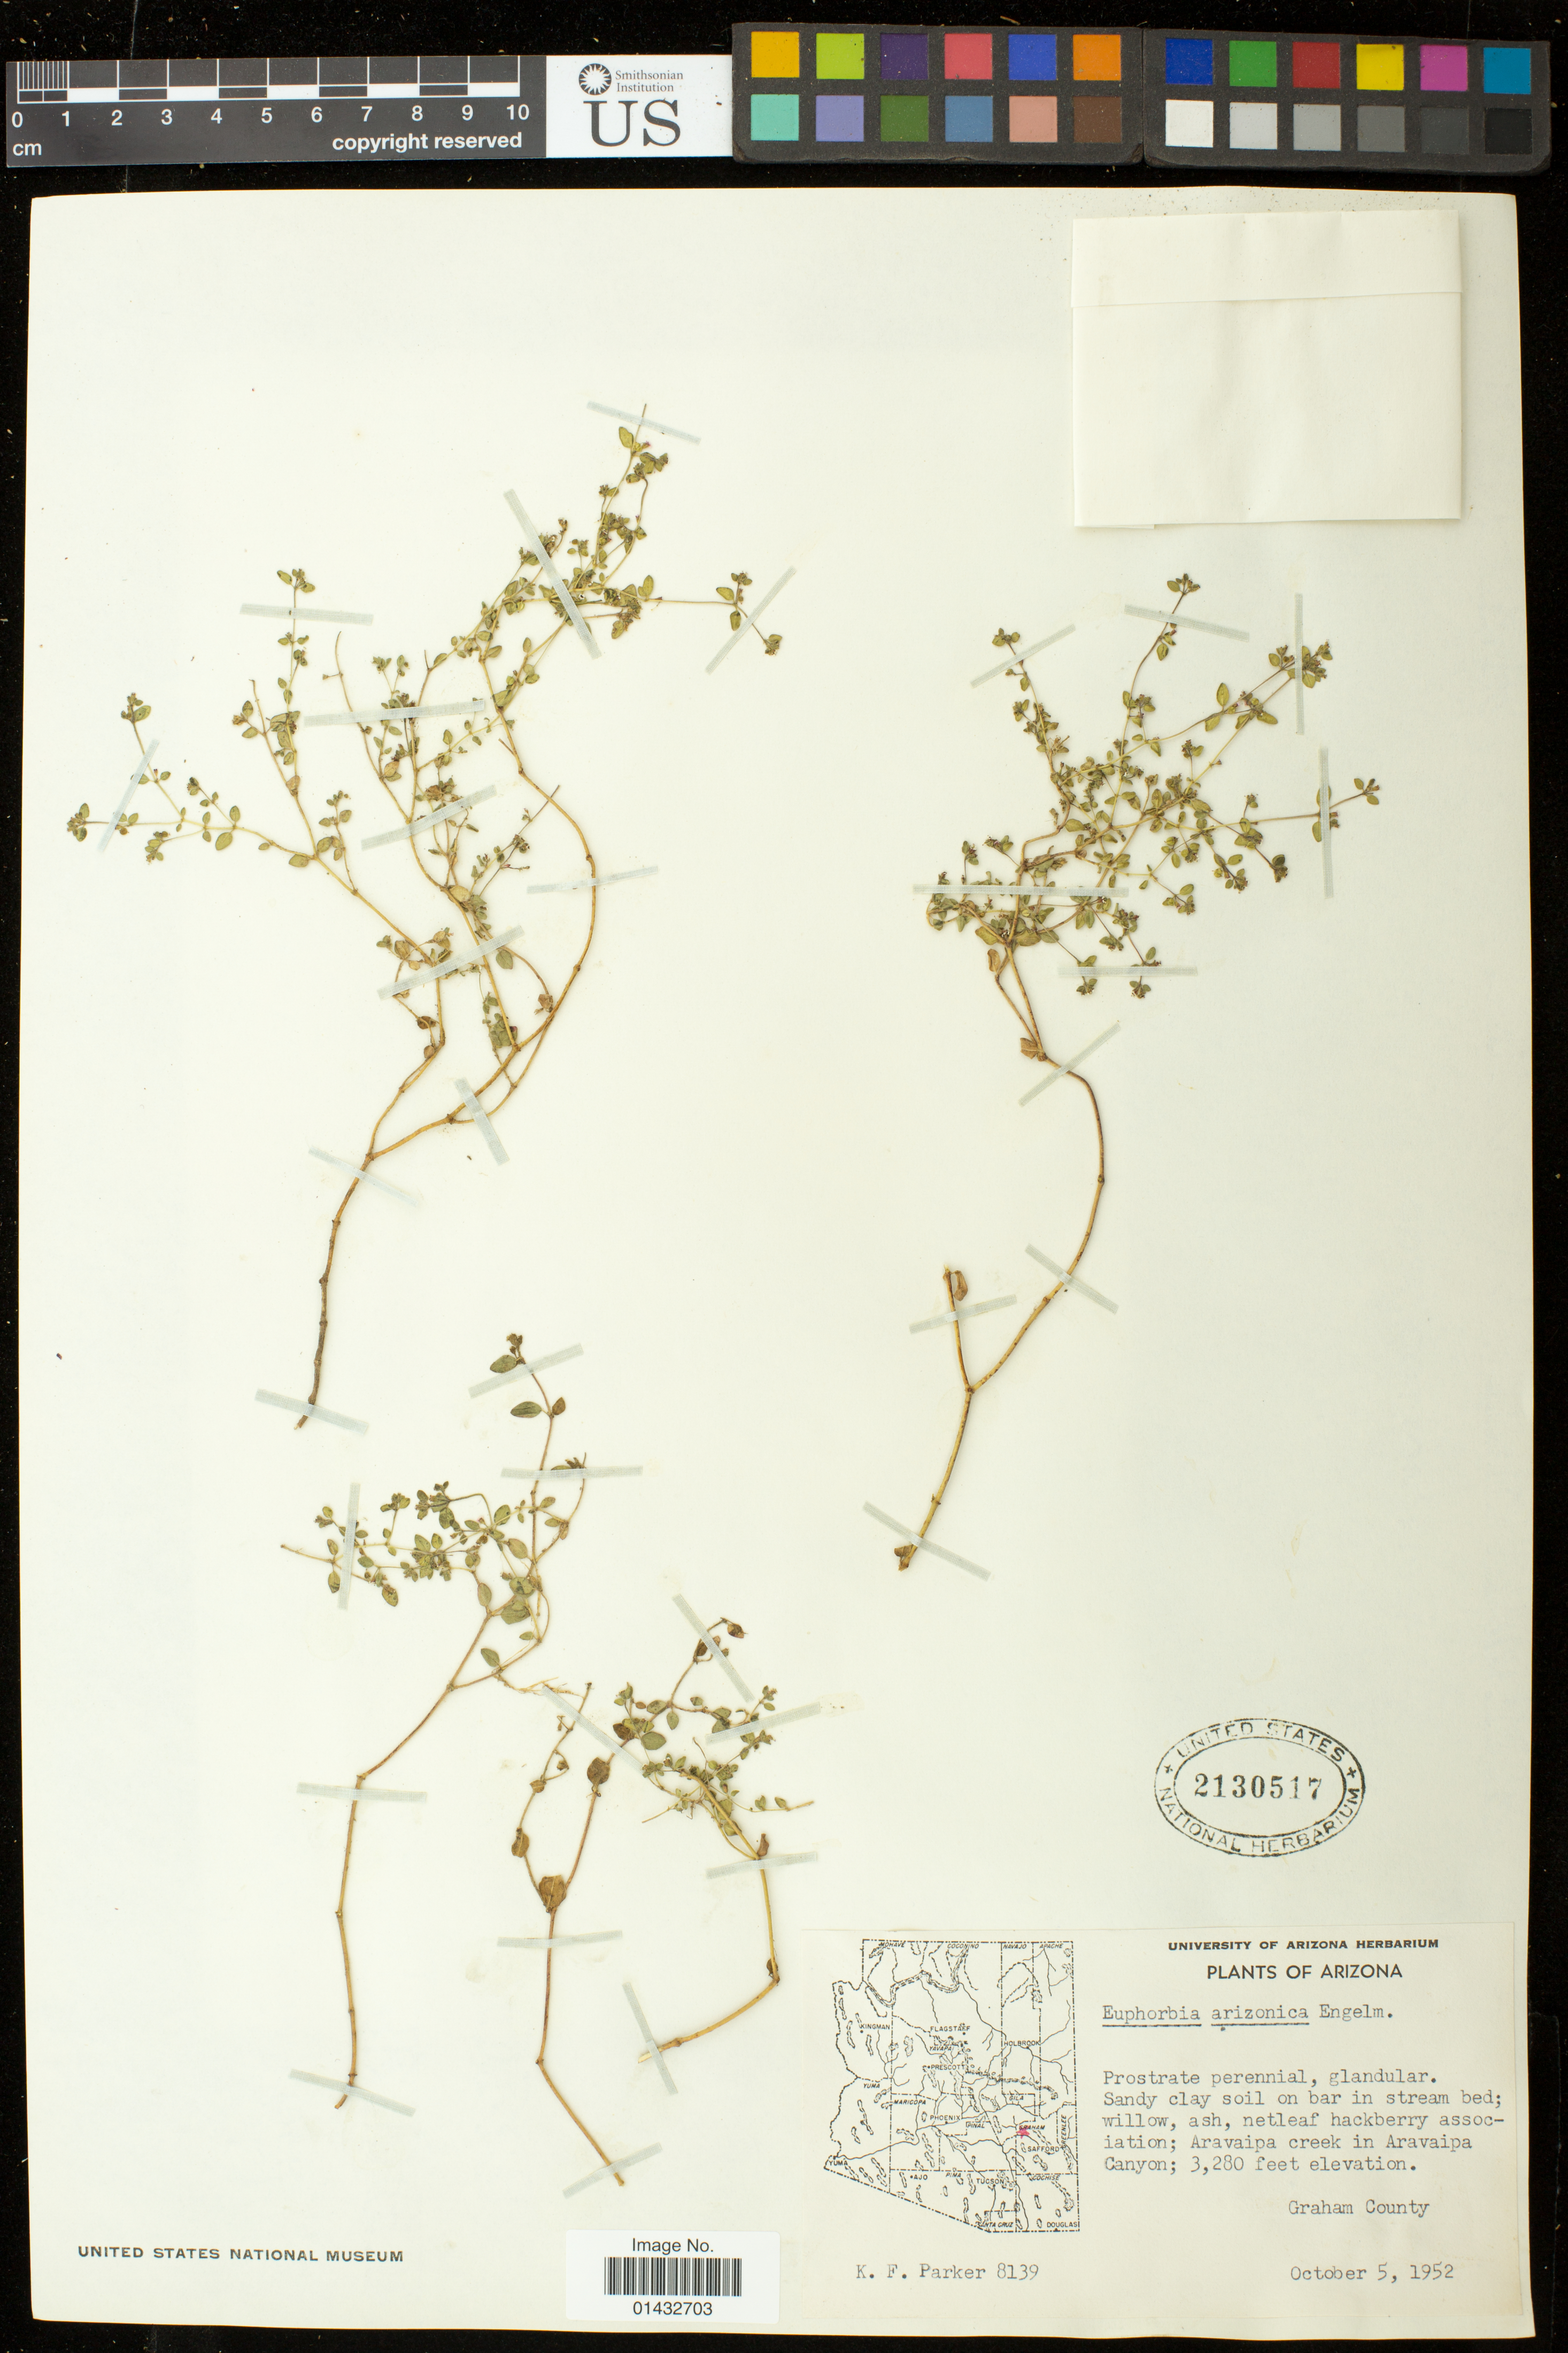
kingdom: Plantae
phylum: Tracheophyta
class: Magnoliopsida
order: Malpighiales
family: Euphorbiaceae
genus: Euphorbia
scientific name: Euphorbia arizonica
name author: Engelm.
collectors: K. F. Parker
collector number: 8139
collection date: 1952-10-05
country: United States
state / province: Arizona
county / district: Graham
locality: Aravaipa creek in Aravaipa Canyon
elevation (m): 1000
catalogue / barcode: US 2130517